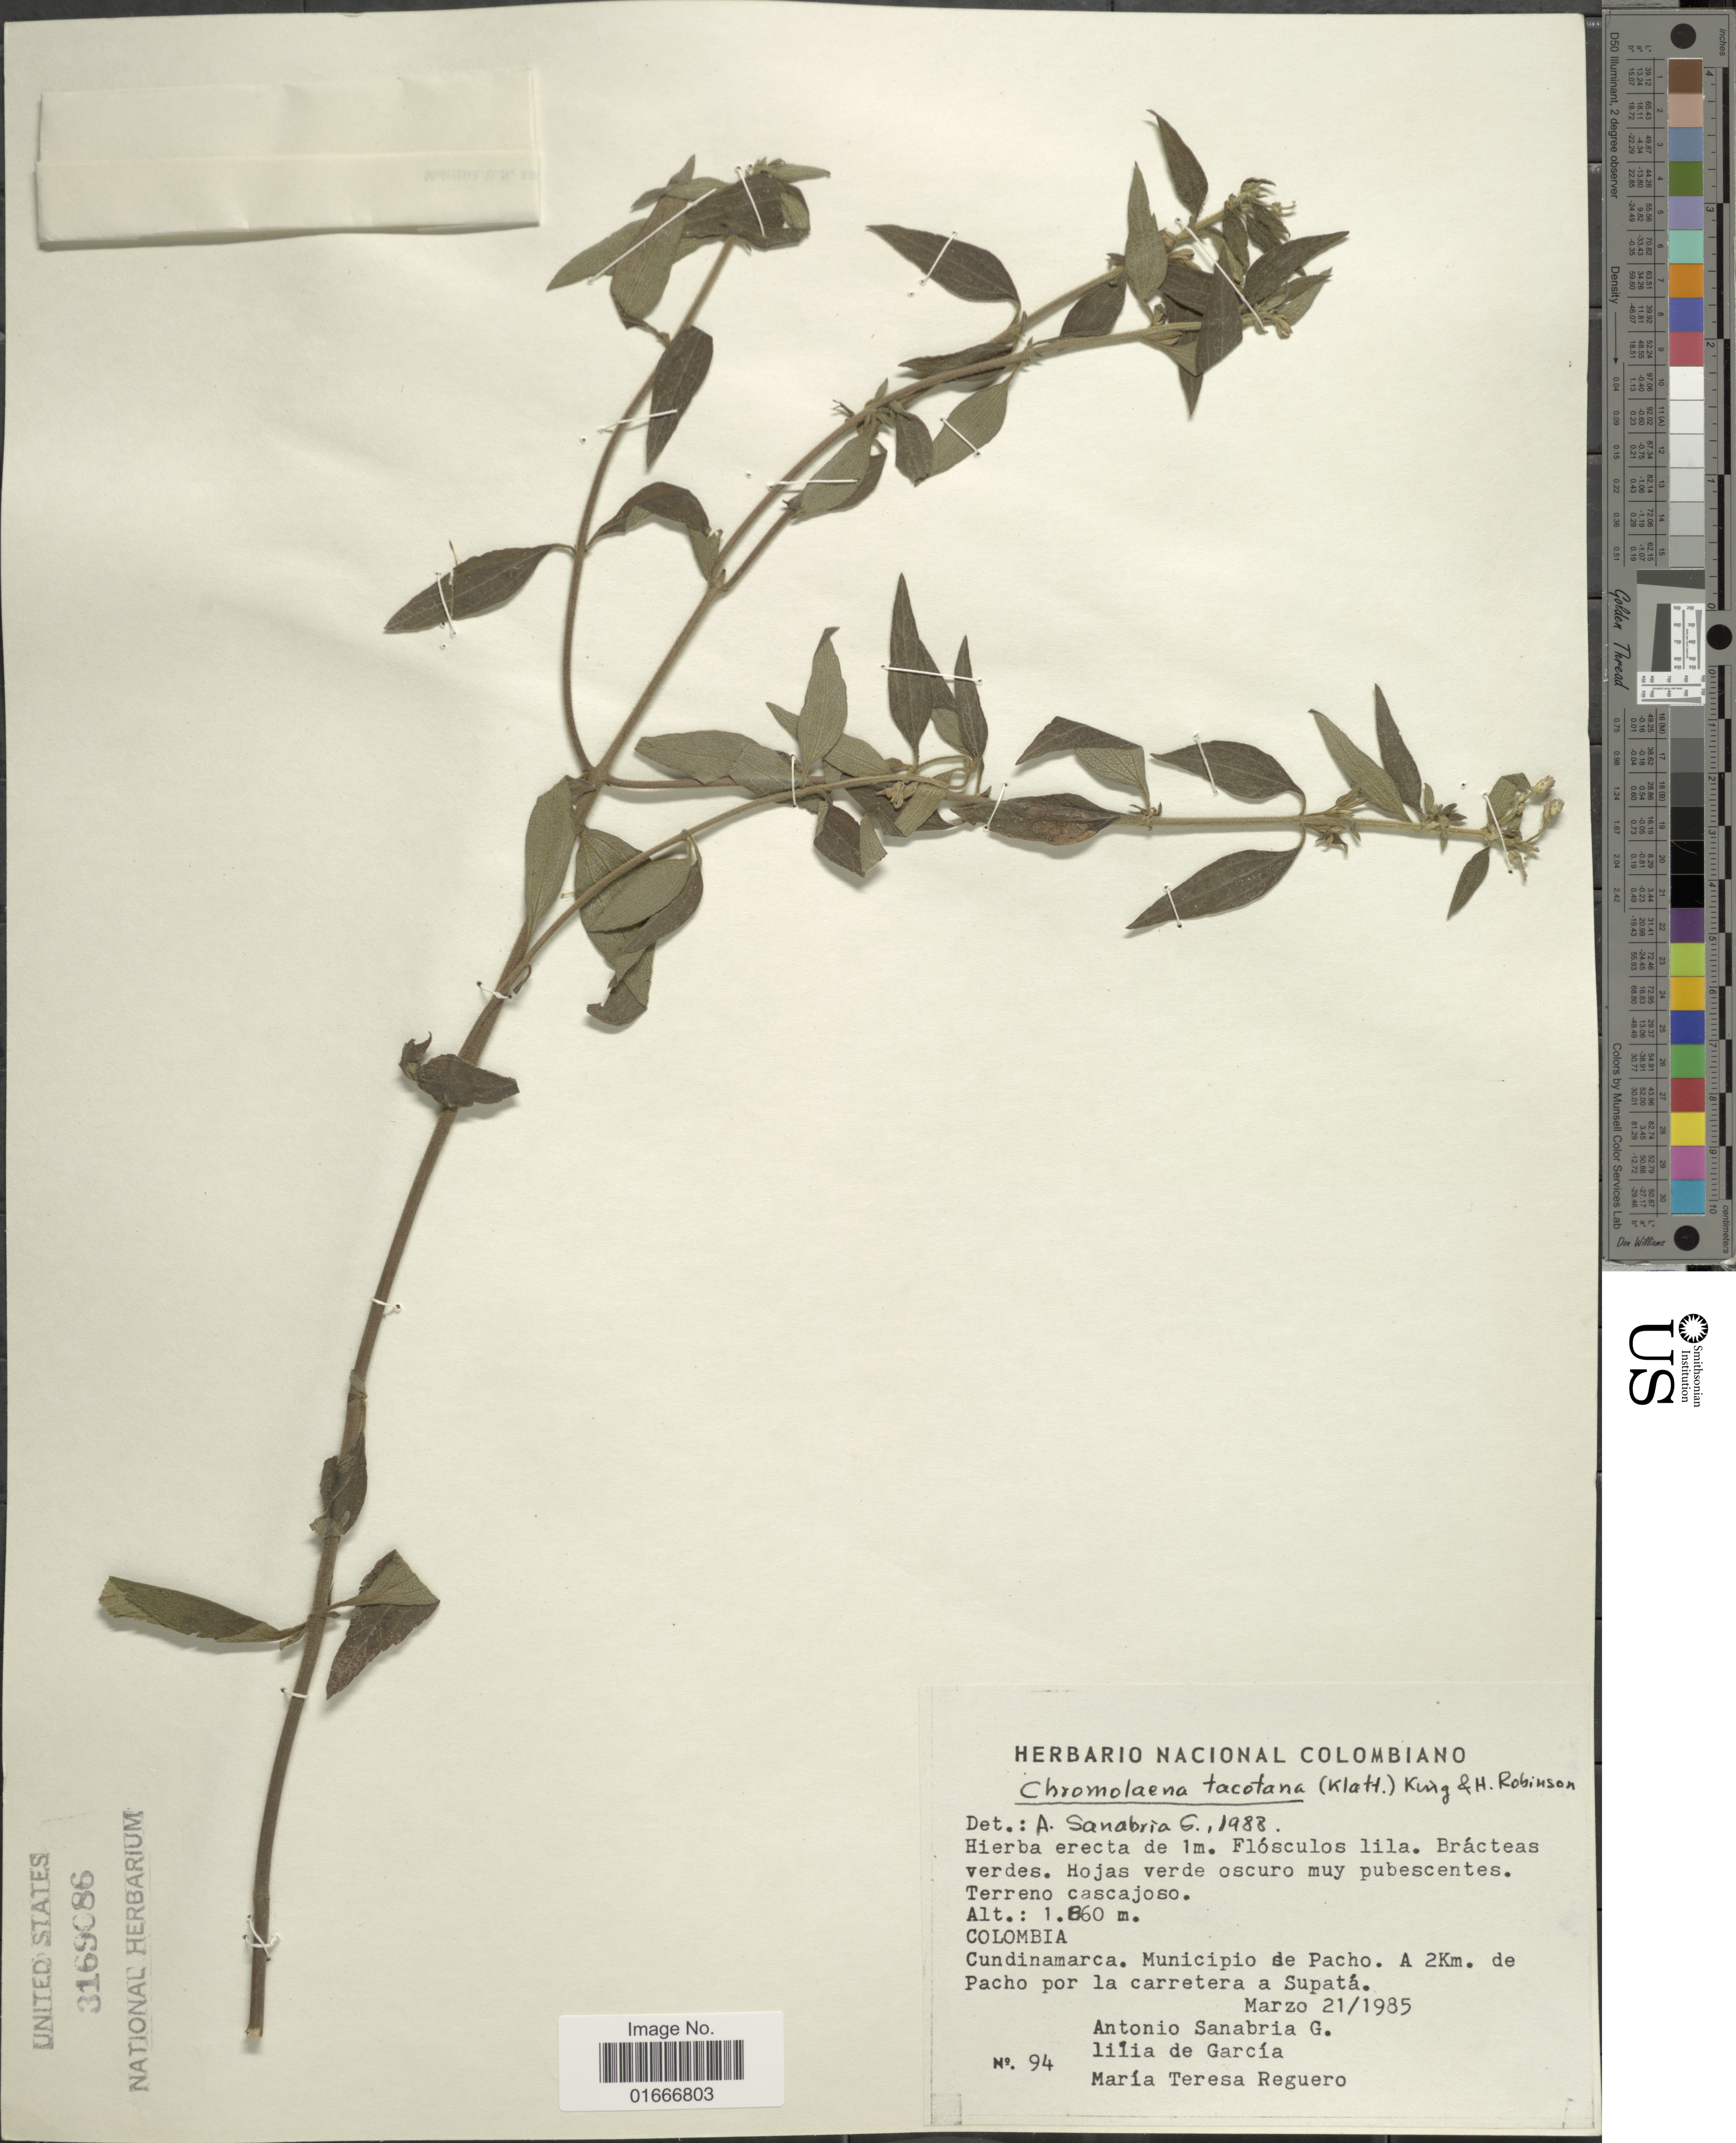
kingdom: Plantae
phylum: Tracheophyta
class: Magnoliopsida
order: Asterales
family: Asteraceae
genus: Chromolaena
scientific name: Chromolaena tacotana var. trineurolepis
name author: H. Rob.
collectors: A. Sanabria G., L. Garcia & M. Reguero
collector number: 94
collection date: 1985-03-21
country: Colombia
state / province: Cundinamarca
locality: Colombia. Cundinamarca. Municipio de Pacho. A 2Km. de Pacho por la carretera a Supata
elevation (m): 1860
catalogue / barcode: US 3169086